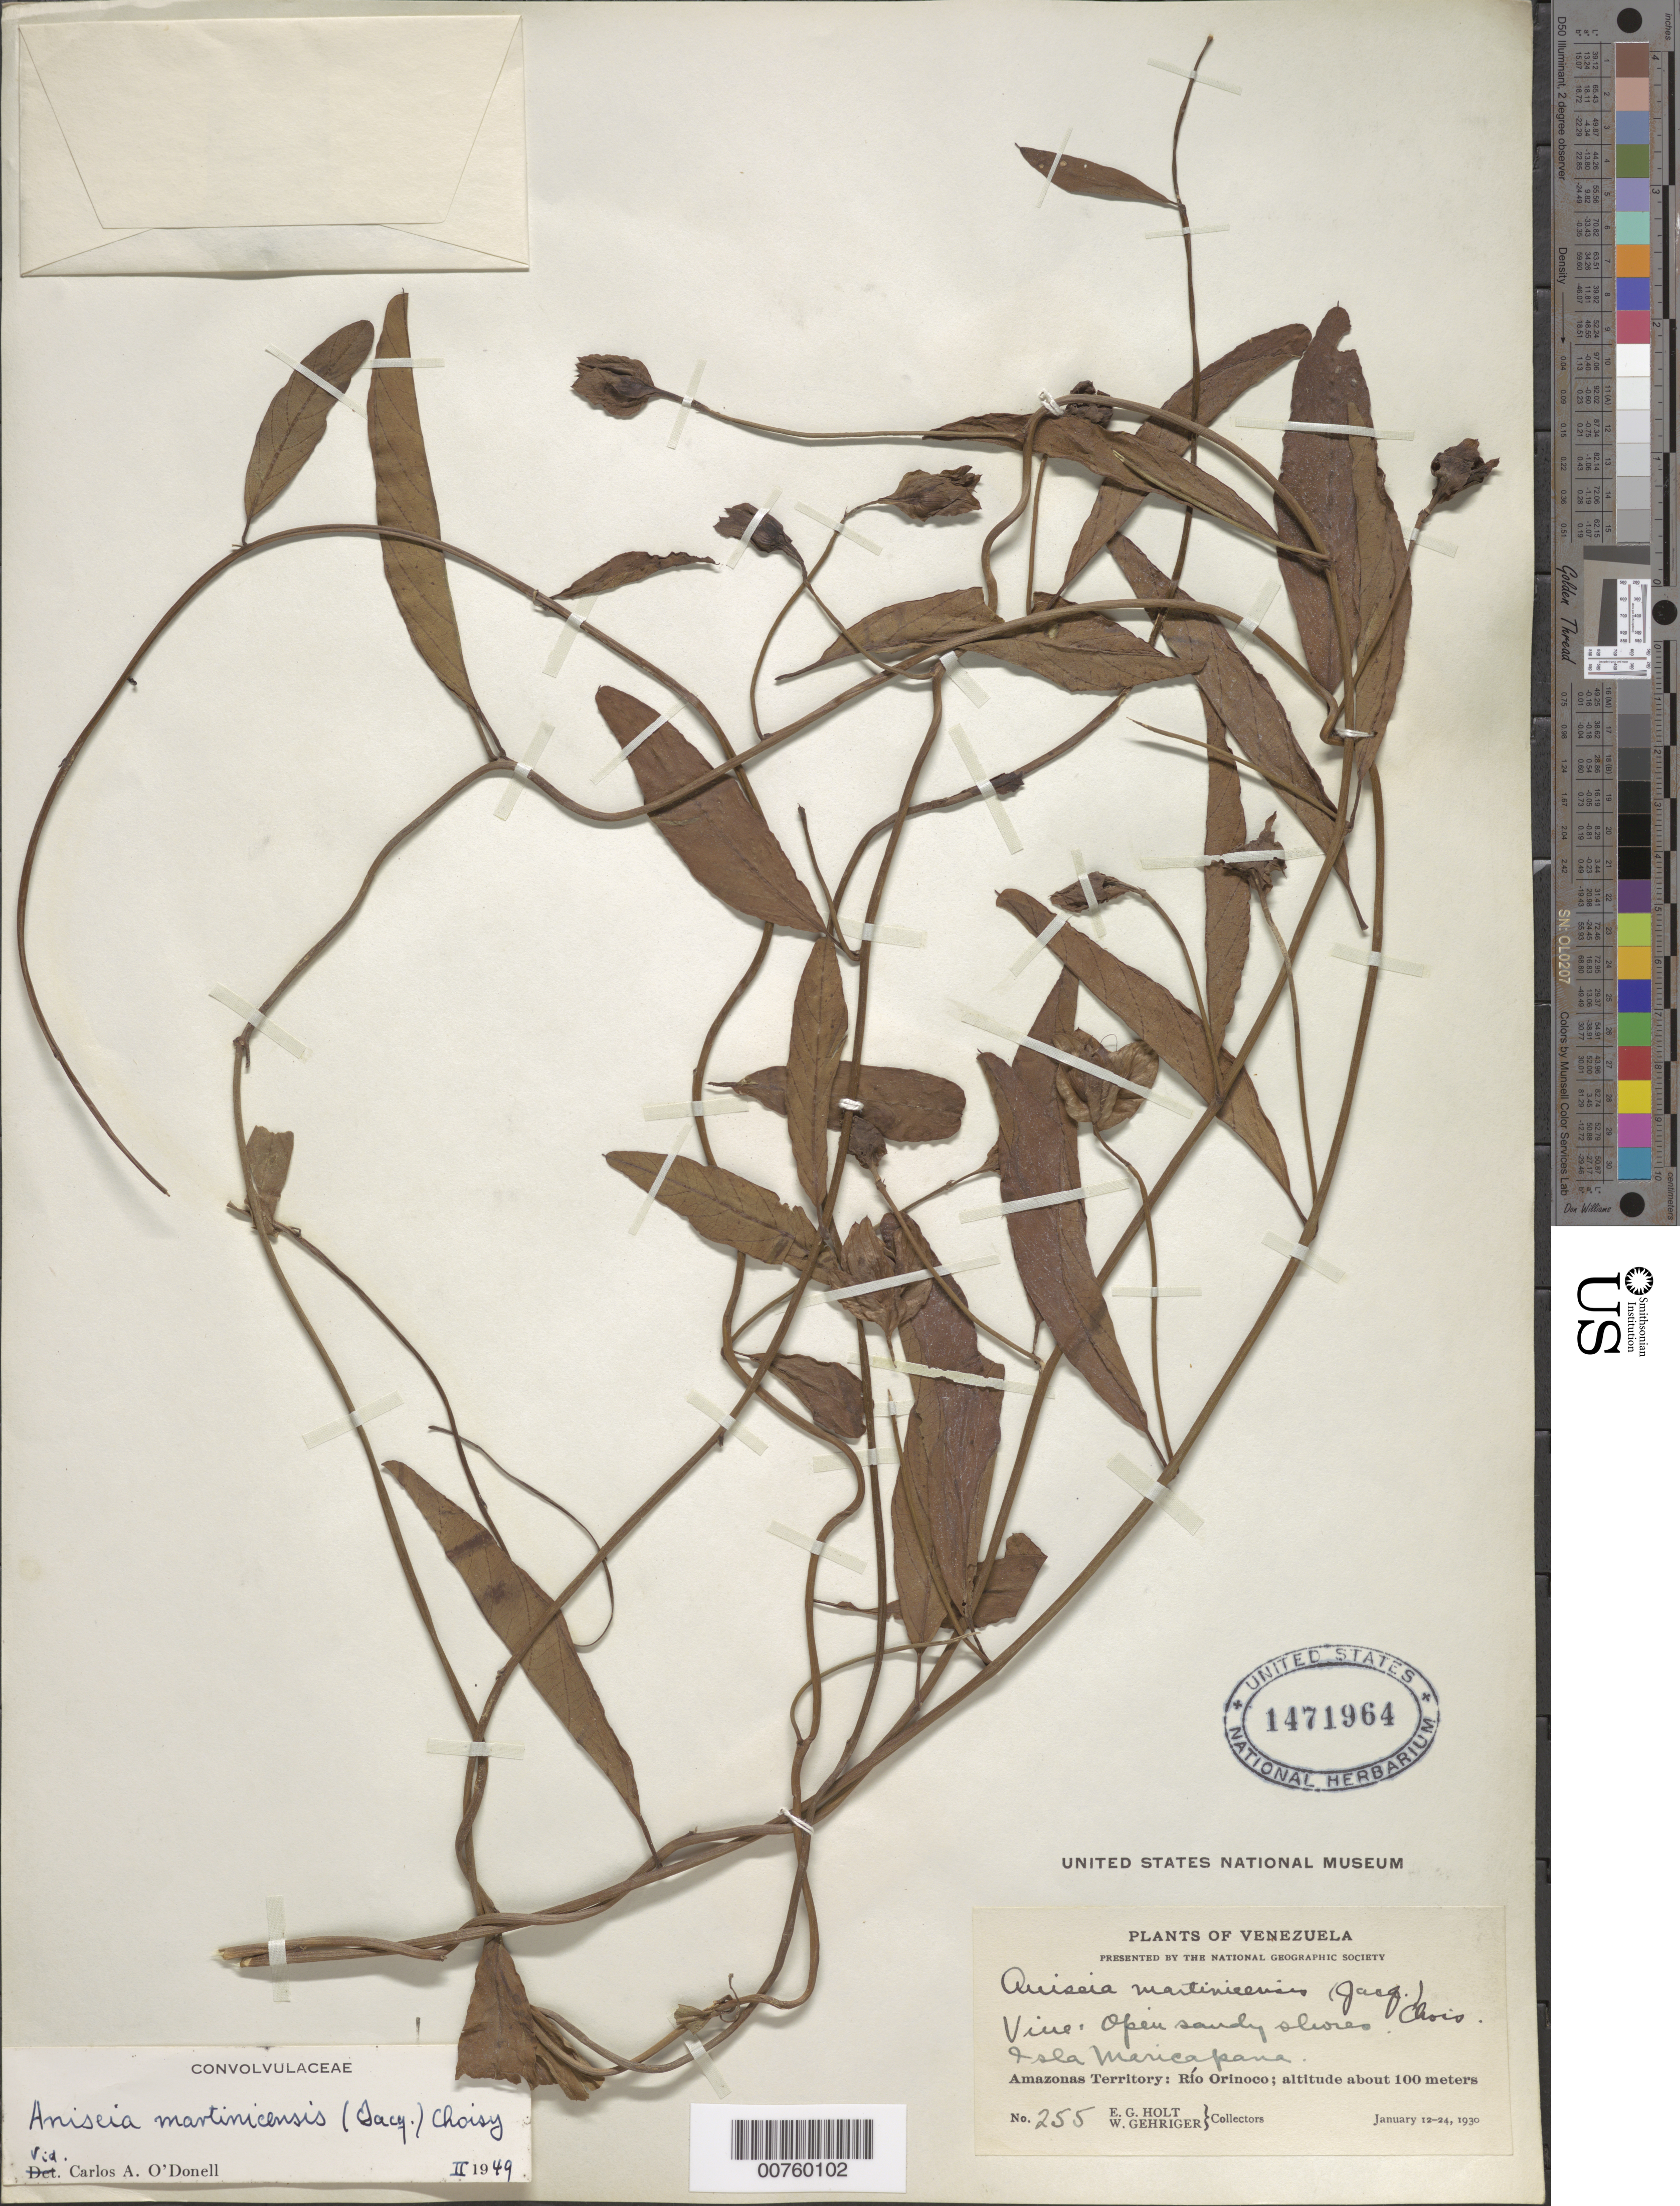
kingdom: Plantae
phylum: Tracheophyta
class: Magnoliopsida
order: Solanales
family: Convolvulaceae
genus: Aniseia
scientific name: Aniseia martinicensis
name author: (Jacq.) Choisy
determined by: O'Donell, C. A.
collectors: E. Holt & W. Gehriger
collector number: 255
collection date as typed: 12-Jan-30 to 24-Jan-30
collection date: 1930-01-12/1930-01-24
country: Venezuela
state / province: Amazonas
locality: Río Orinoco, Isla Maricapana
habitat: Open sandy shores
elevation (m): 100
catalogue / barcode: US 1471964